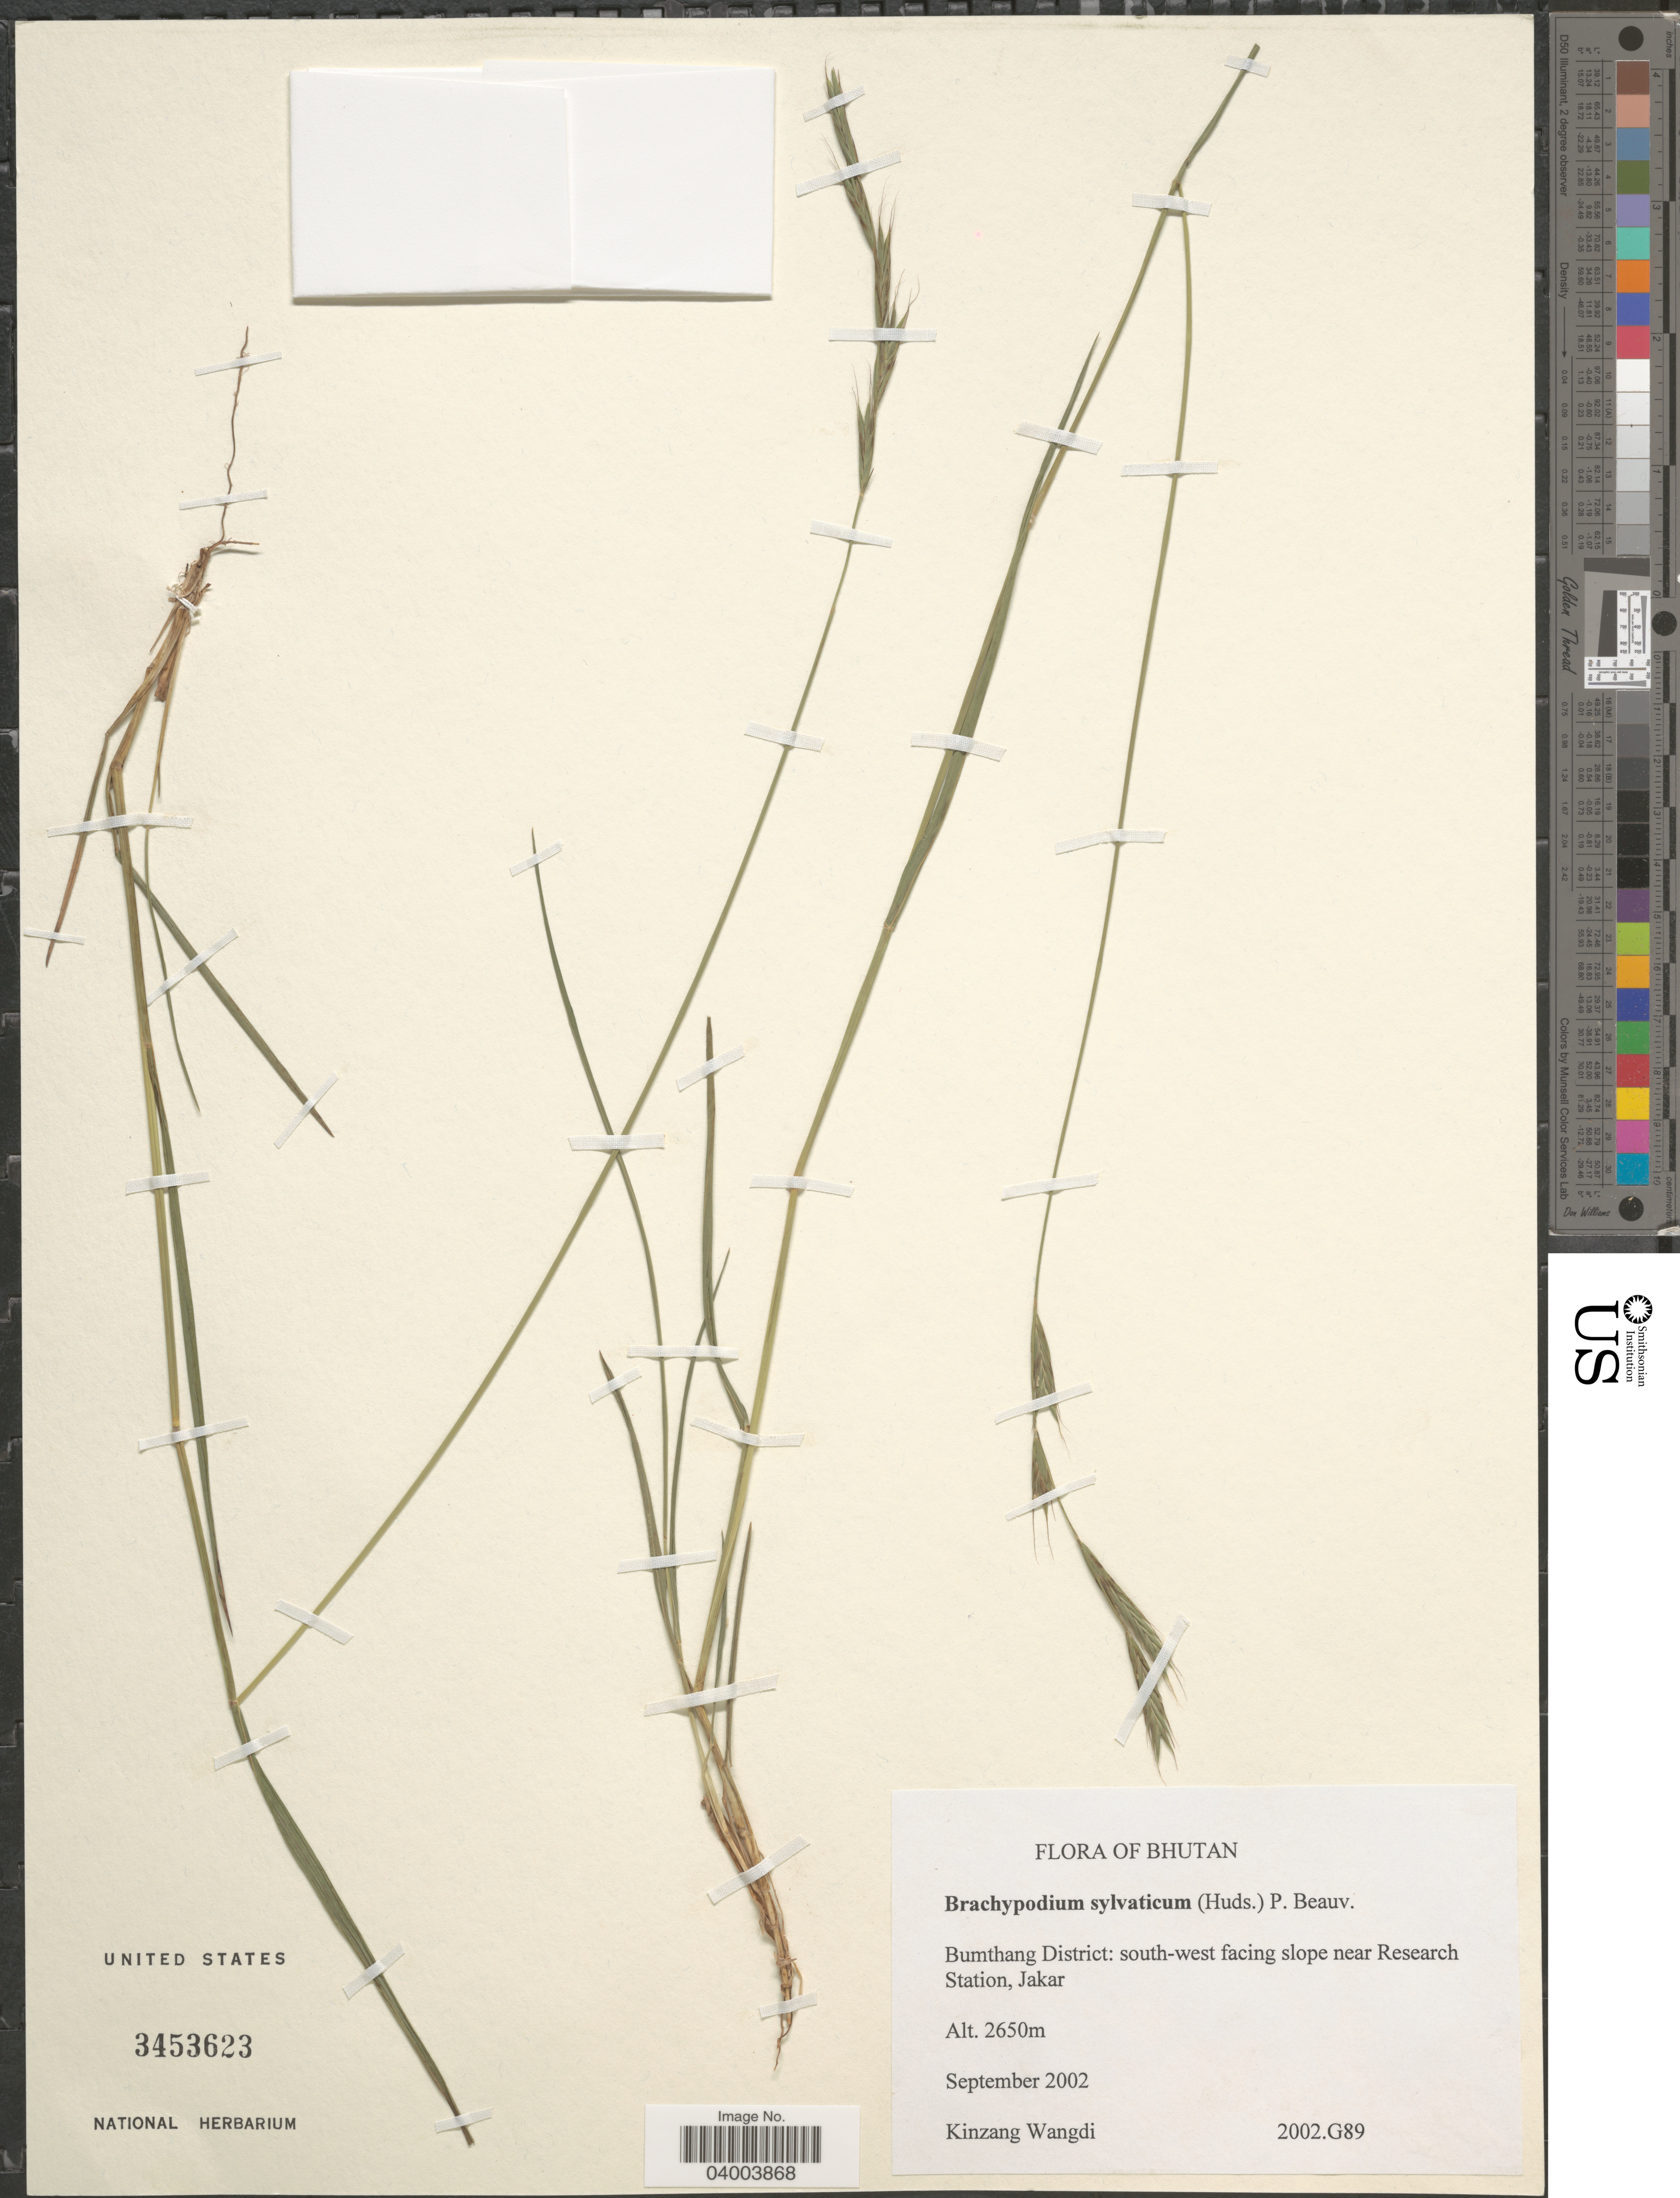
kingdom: Plantae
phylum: Tracheophyta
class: Liliopsida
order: Poales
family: Poaceae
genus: Brachypodium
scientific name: Brachypodium sylvaticum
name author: (Huds.) P. Beauv.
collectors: K. Wangdi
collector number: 2002.G89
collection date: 2002-09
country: Bhutan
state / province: Bumthang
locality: Bumthang District: south-west facing slope near Research Station, Jakar.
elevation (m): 2650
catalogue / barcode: US 3453623